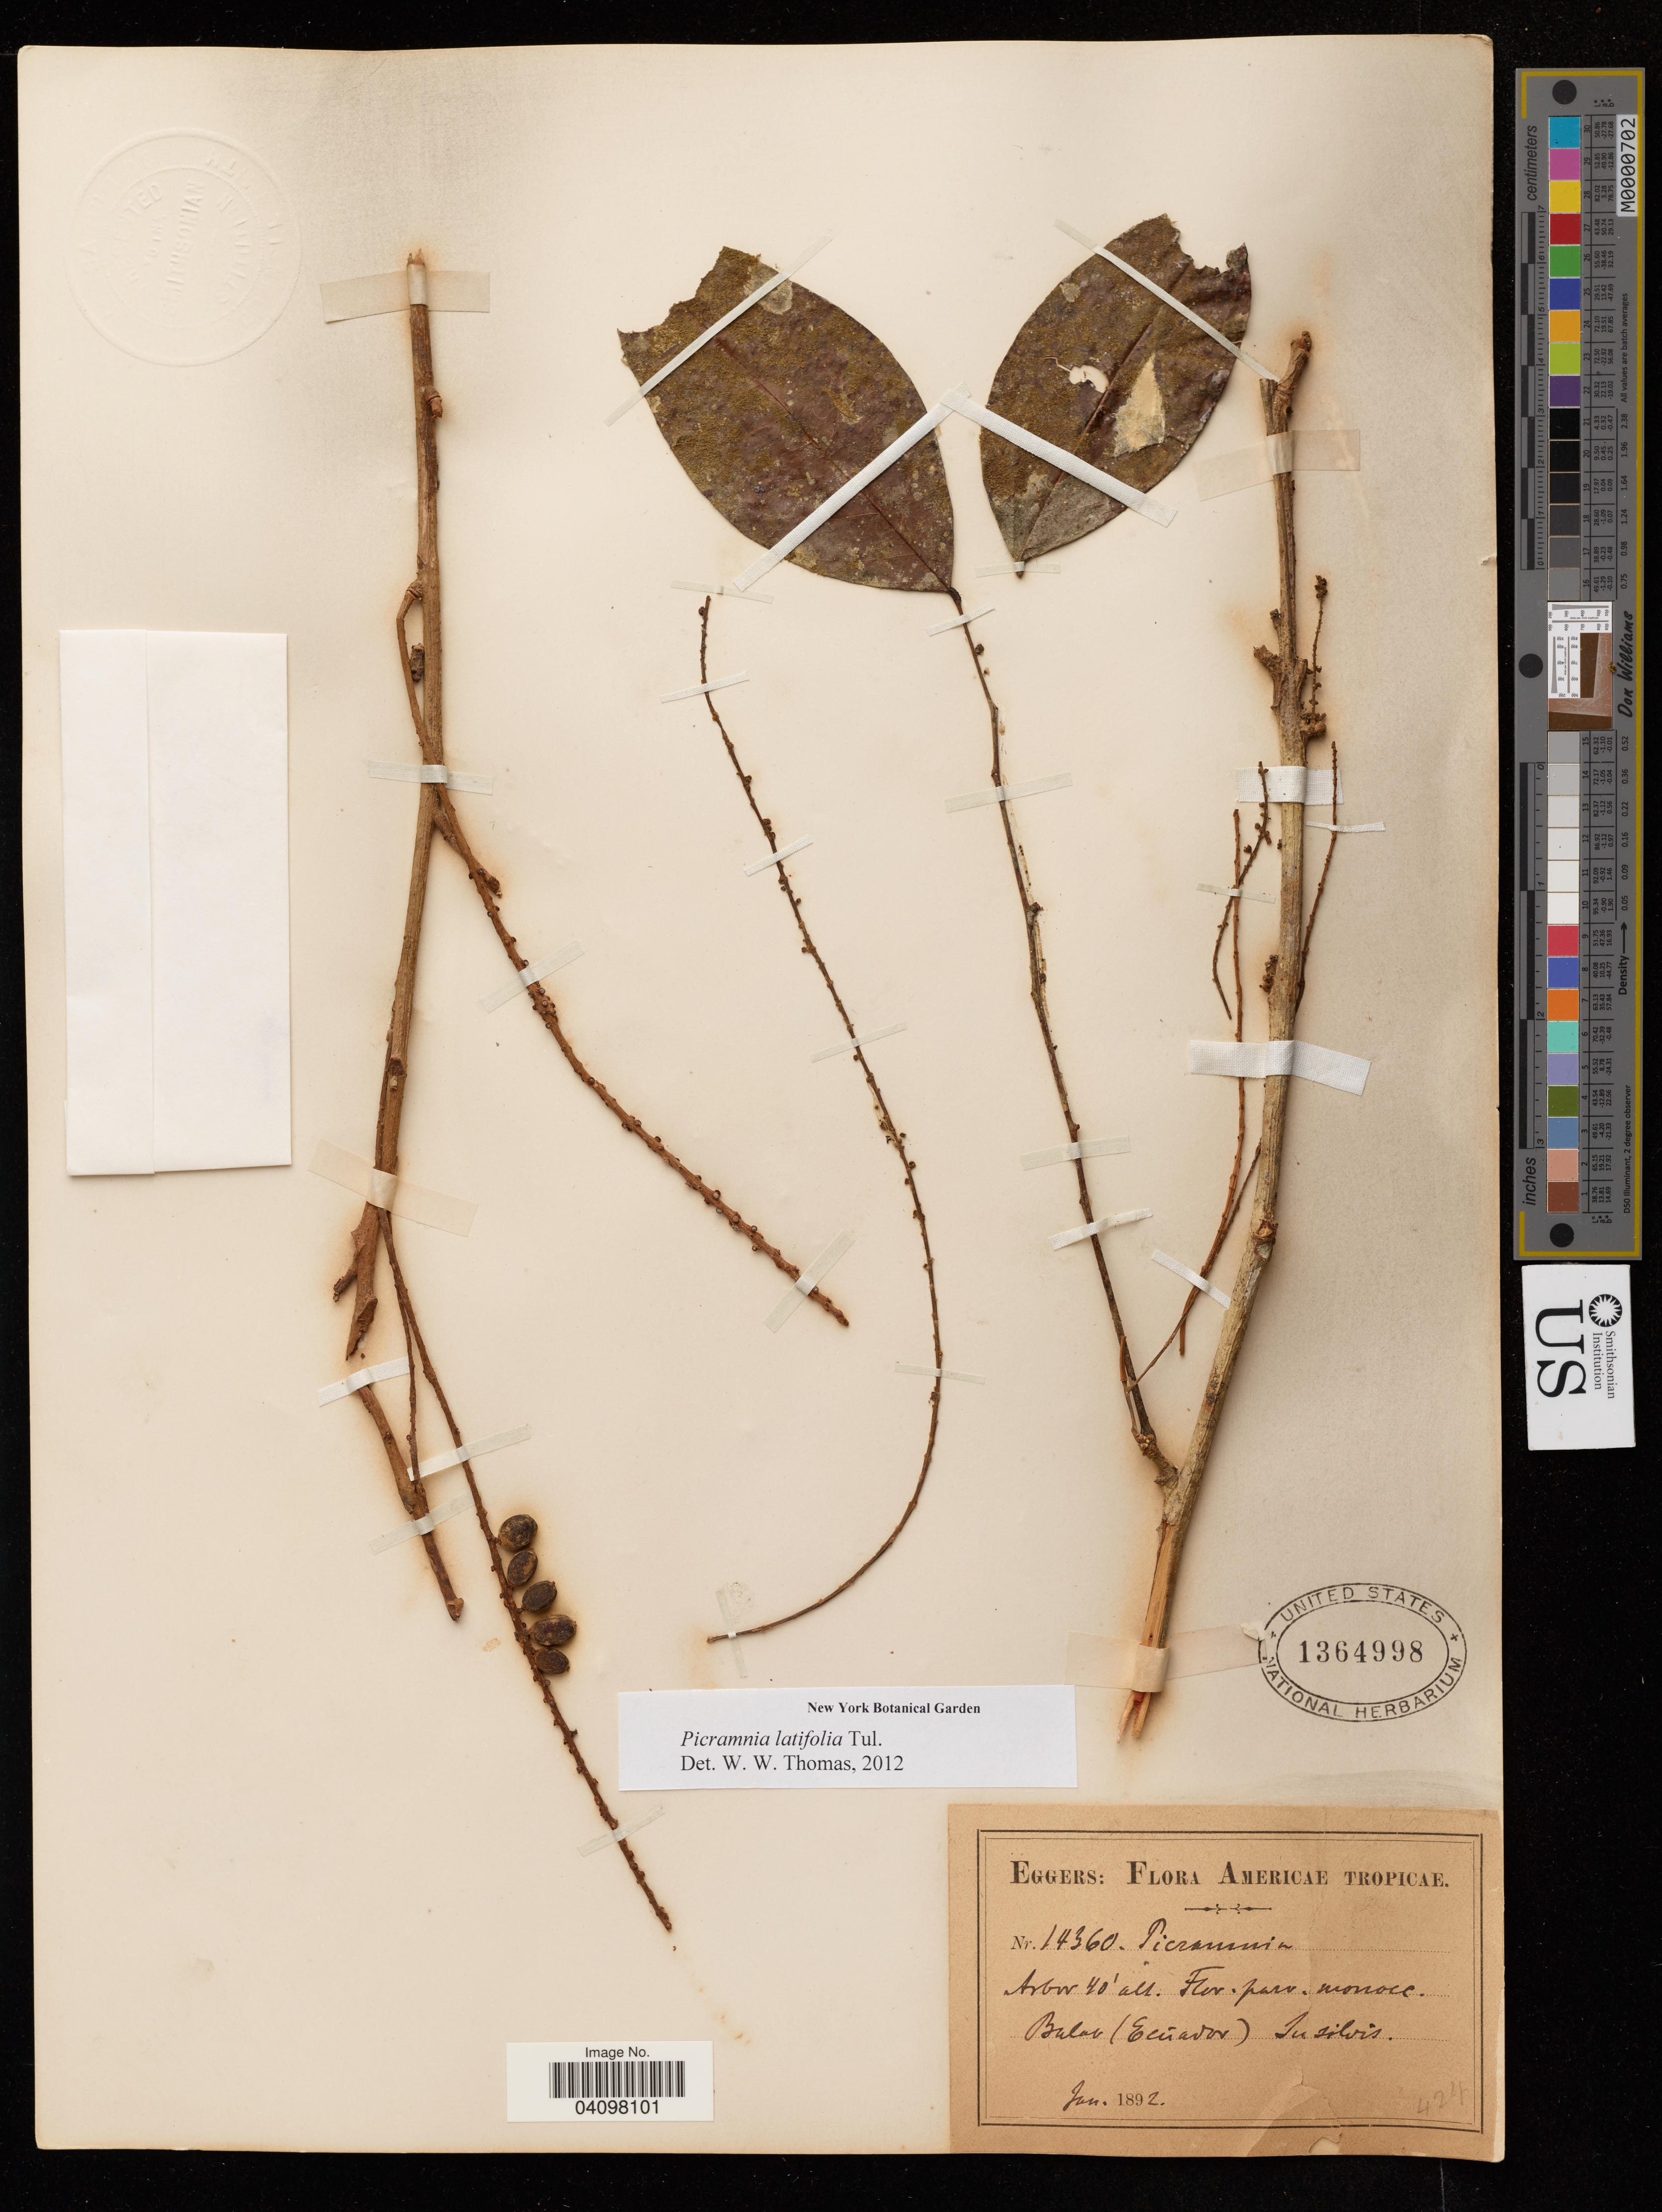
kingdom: Plantae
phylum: Tracheophyta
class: Magnoliopsida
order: Picramniales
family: Picramniaceae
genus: Picramnia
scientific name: Picramnia latifolia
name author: Tul.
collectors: -. Eggers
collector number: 14360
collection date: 1892-06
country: Ecuador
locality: Balor.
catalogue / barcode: US 1364998